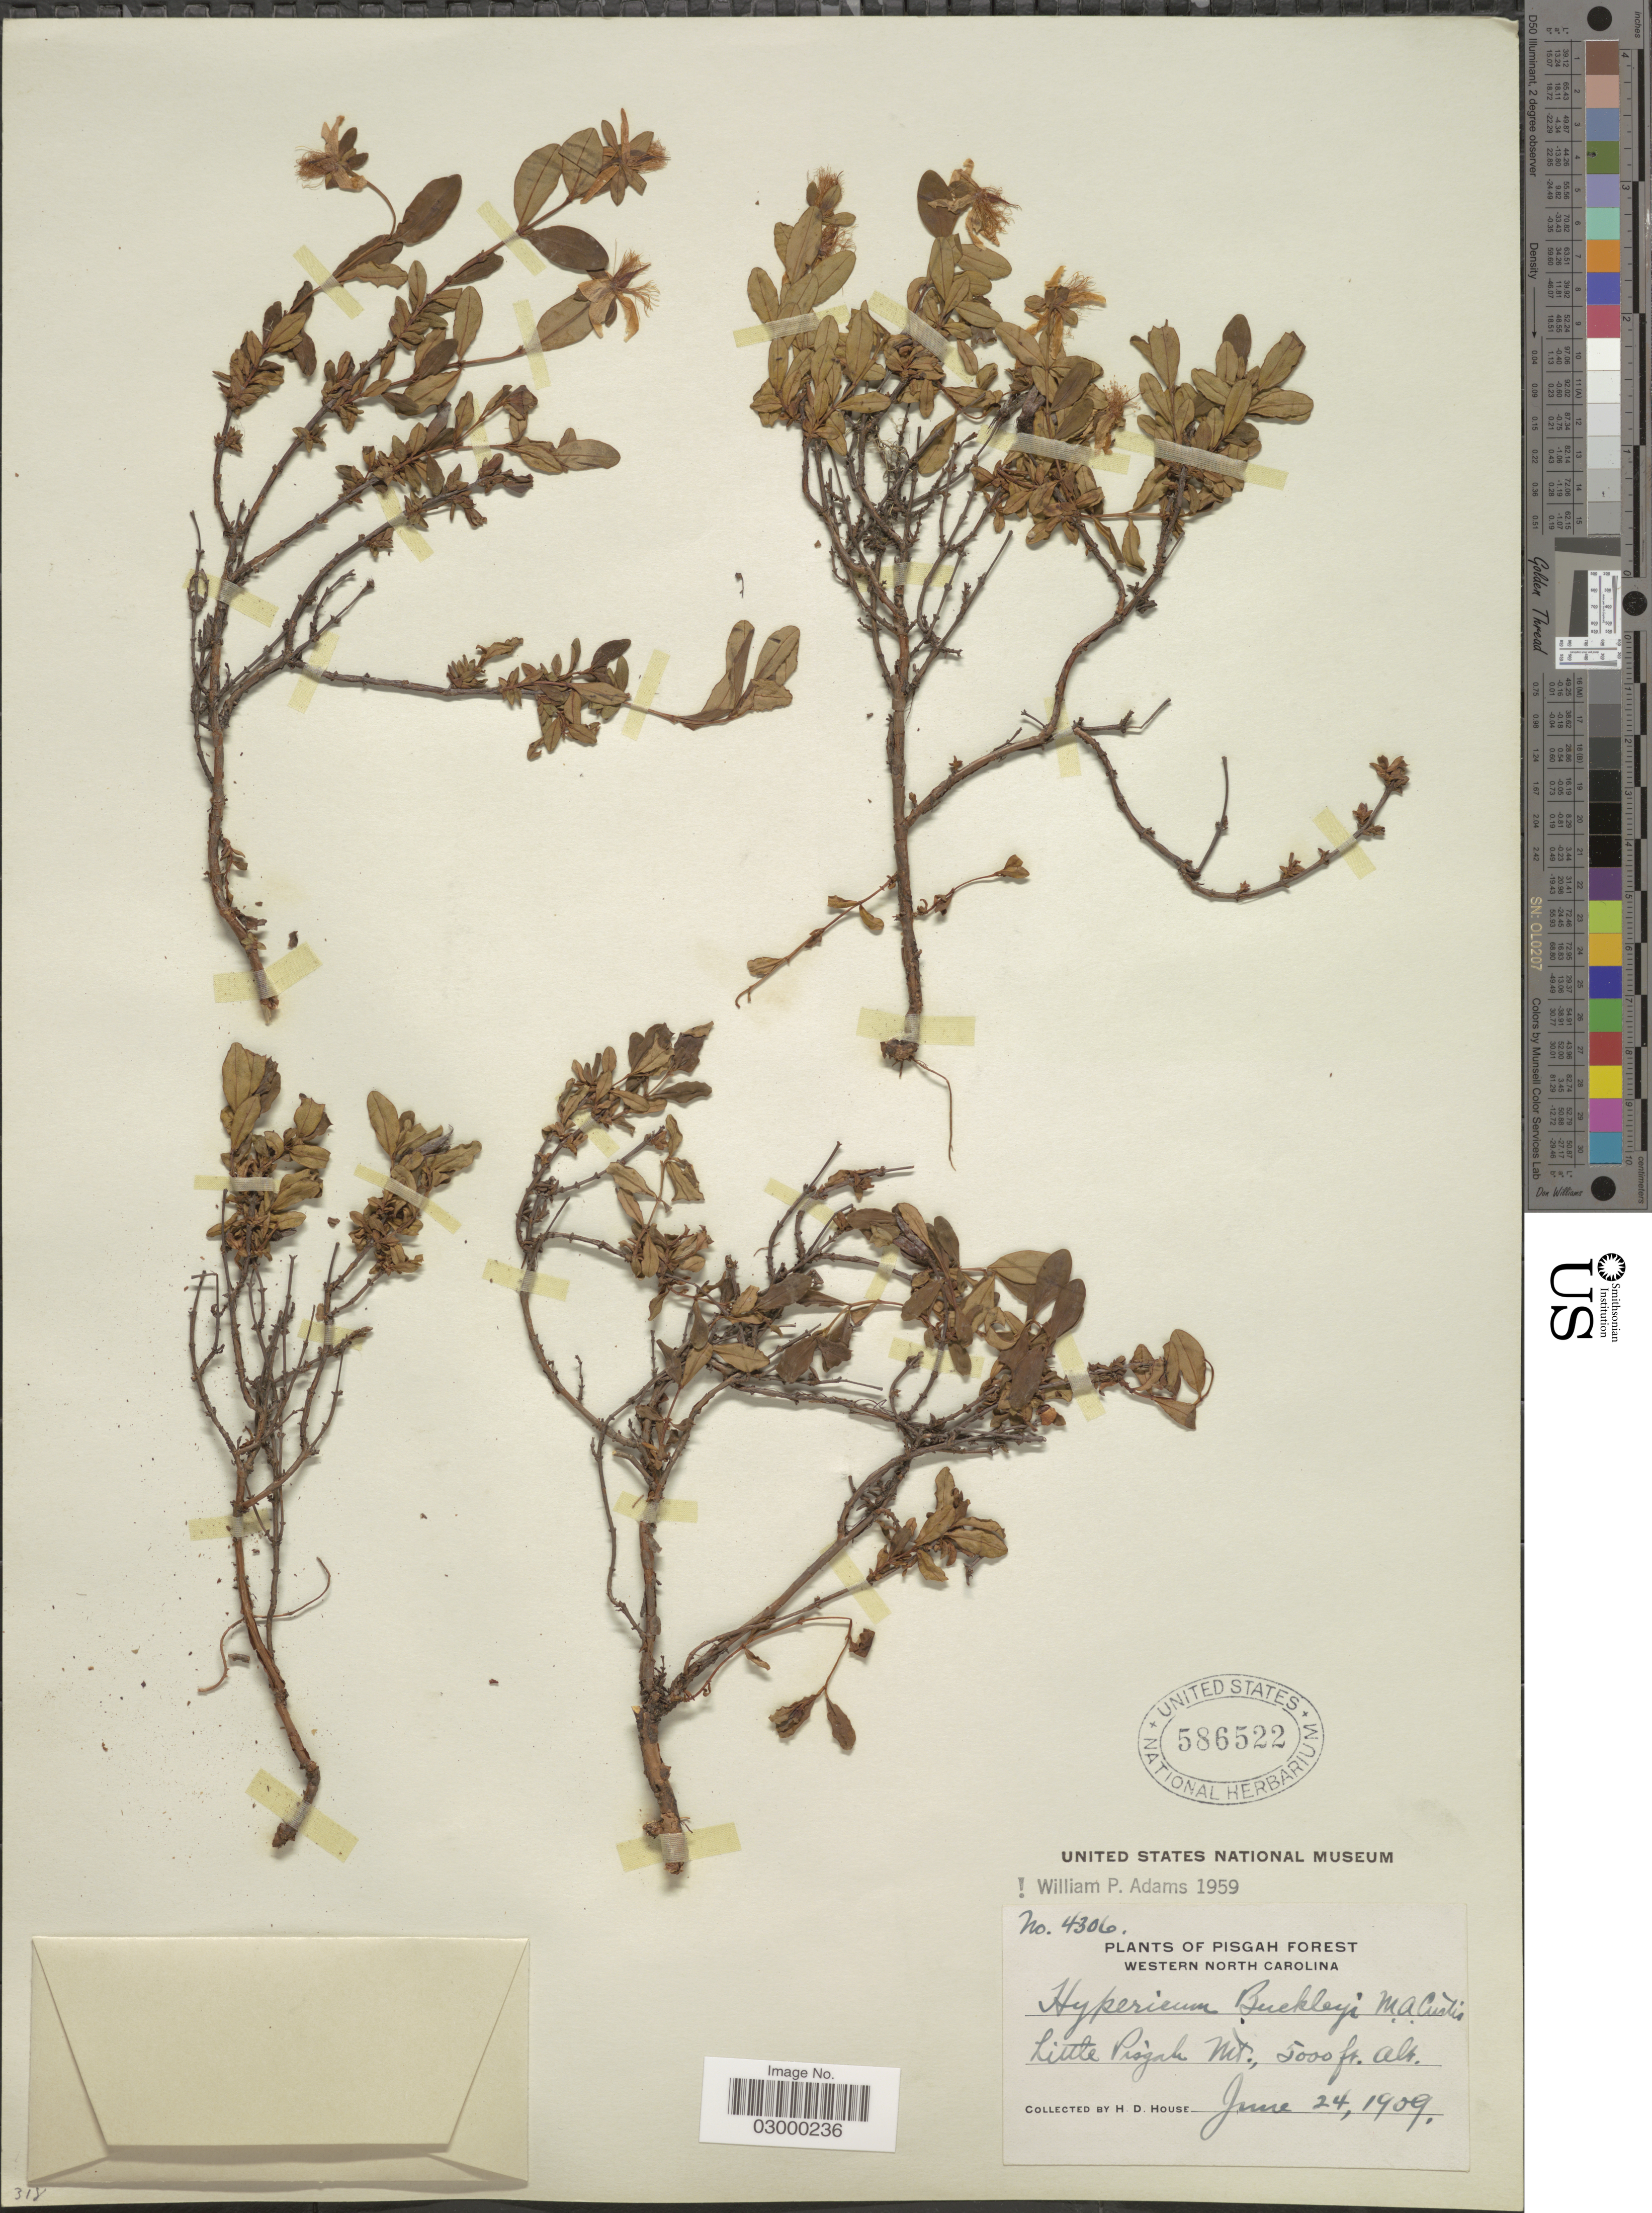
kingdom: Plantae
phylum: Tracheophyta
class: Magnoliopsida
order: Malpighiales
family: Hypericaceae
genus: Hypericum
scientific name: Hypericum buckleyi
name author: M.A. Curtis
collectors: H. D. House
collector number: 4306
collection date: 1909-06-24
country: United States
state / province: North Carolina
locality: Pisgah Forest, Western North Carolina, Little Pisgah Mt.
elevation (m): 1524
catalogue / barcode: US 586522